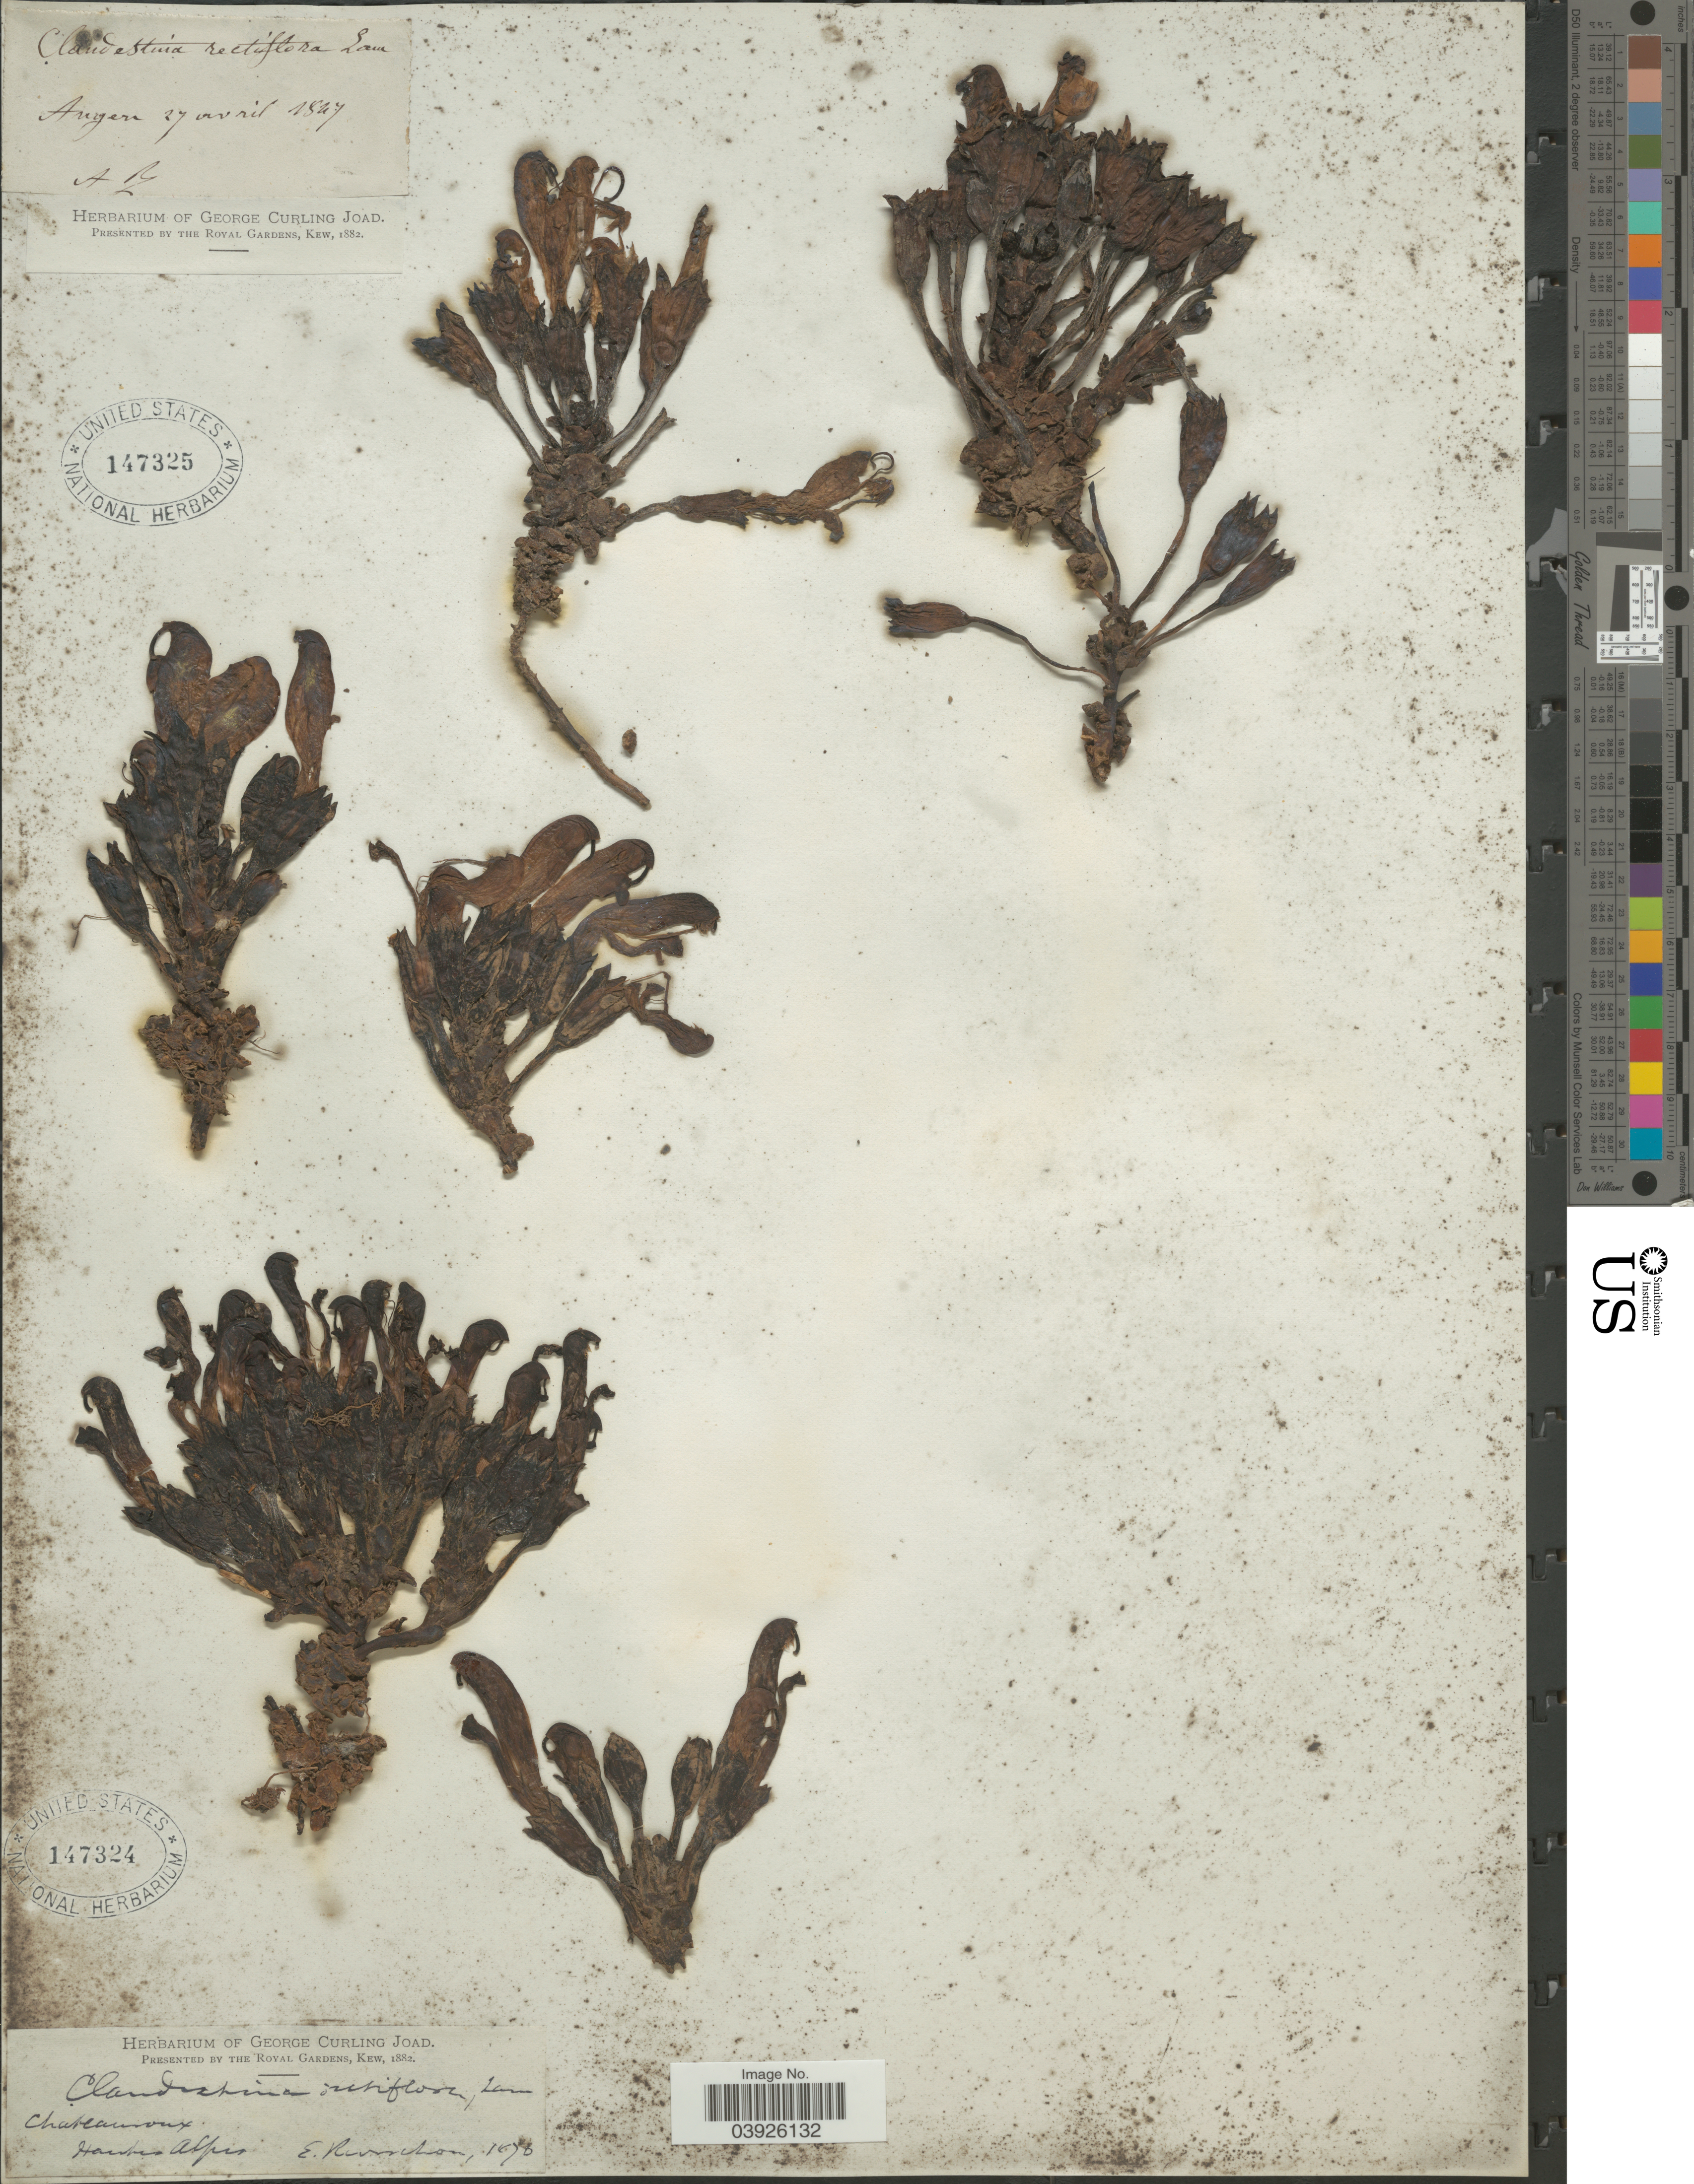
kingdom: Plantae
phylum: Tracheophyta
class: Magnoliopsida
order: Lamiales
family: Orobanchaceae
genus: Lathraea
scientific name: Lathraea squamaria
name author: L.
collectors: E. Reverchon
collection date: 1878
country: France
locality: Chateauroux. Hautes Alpes.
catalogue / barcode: US 147324